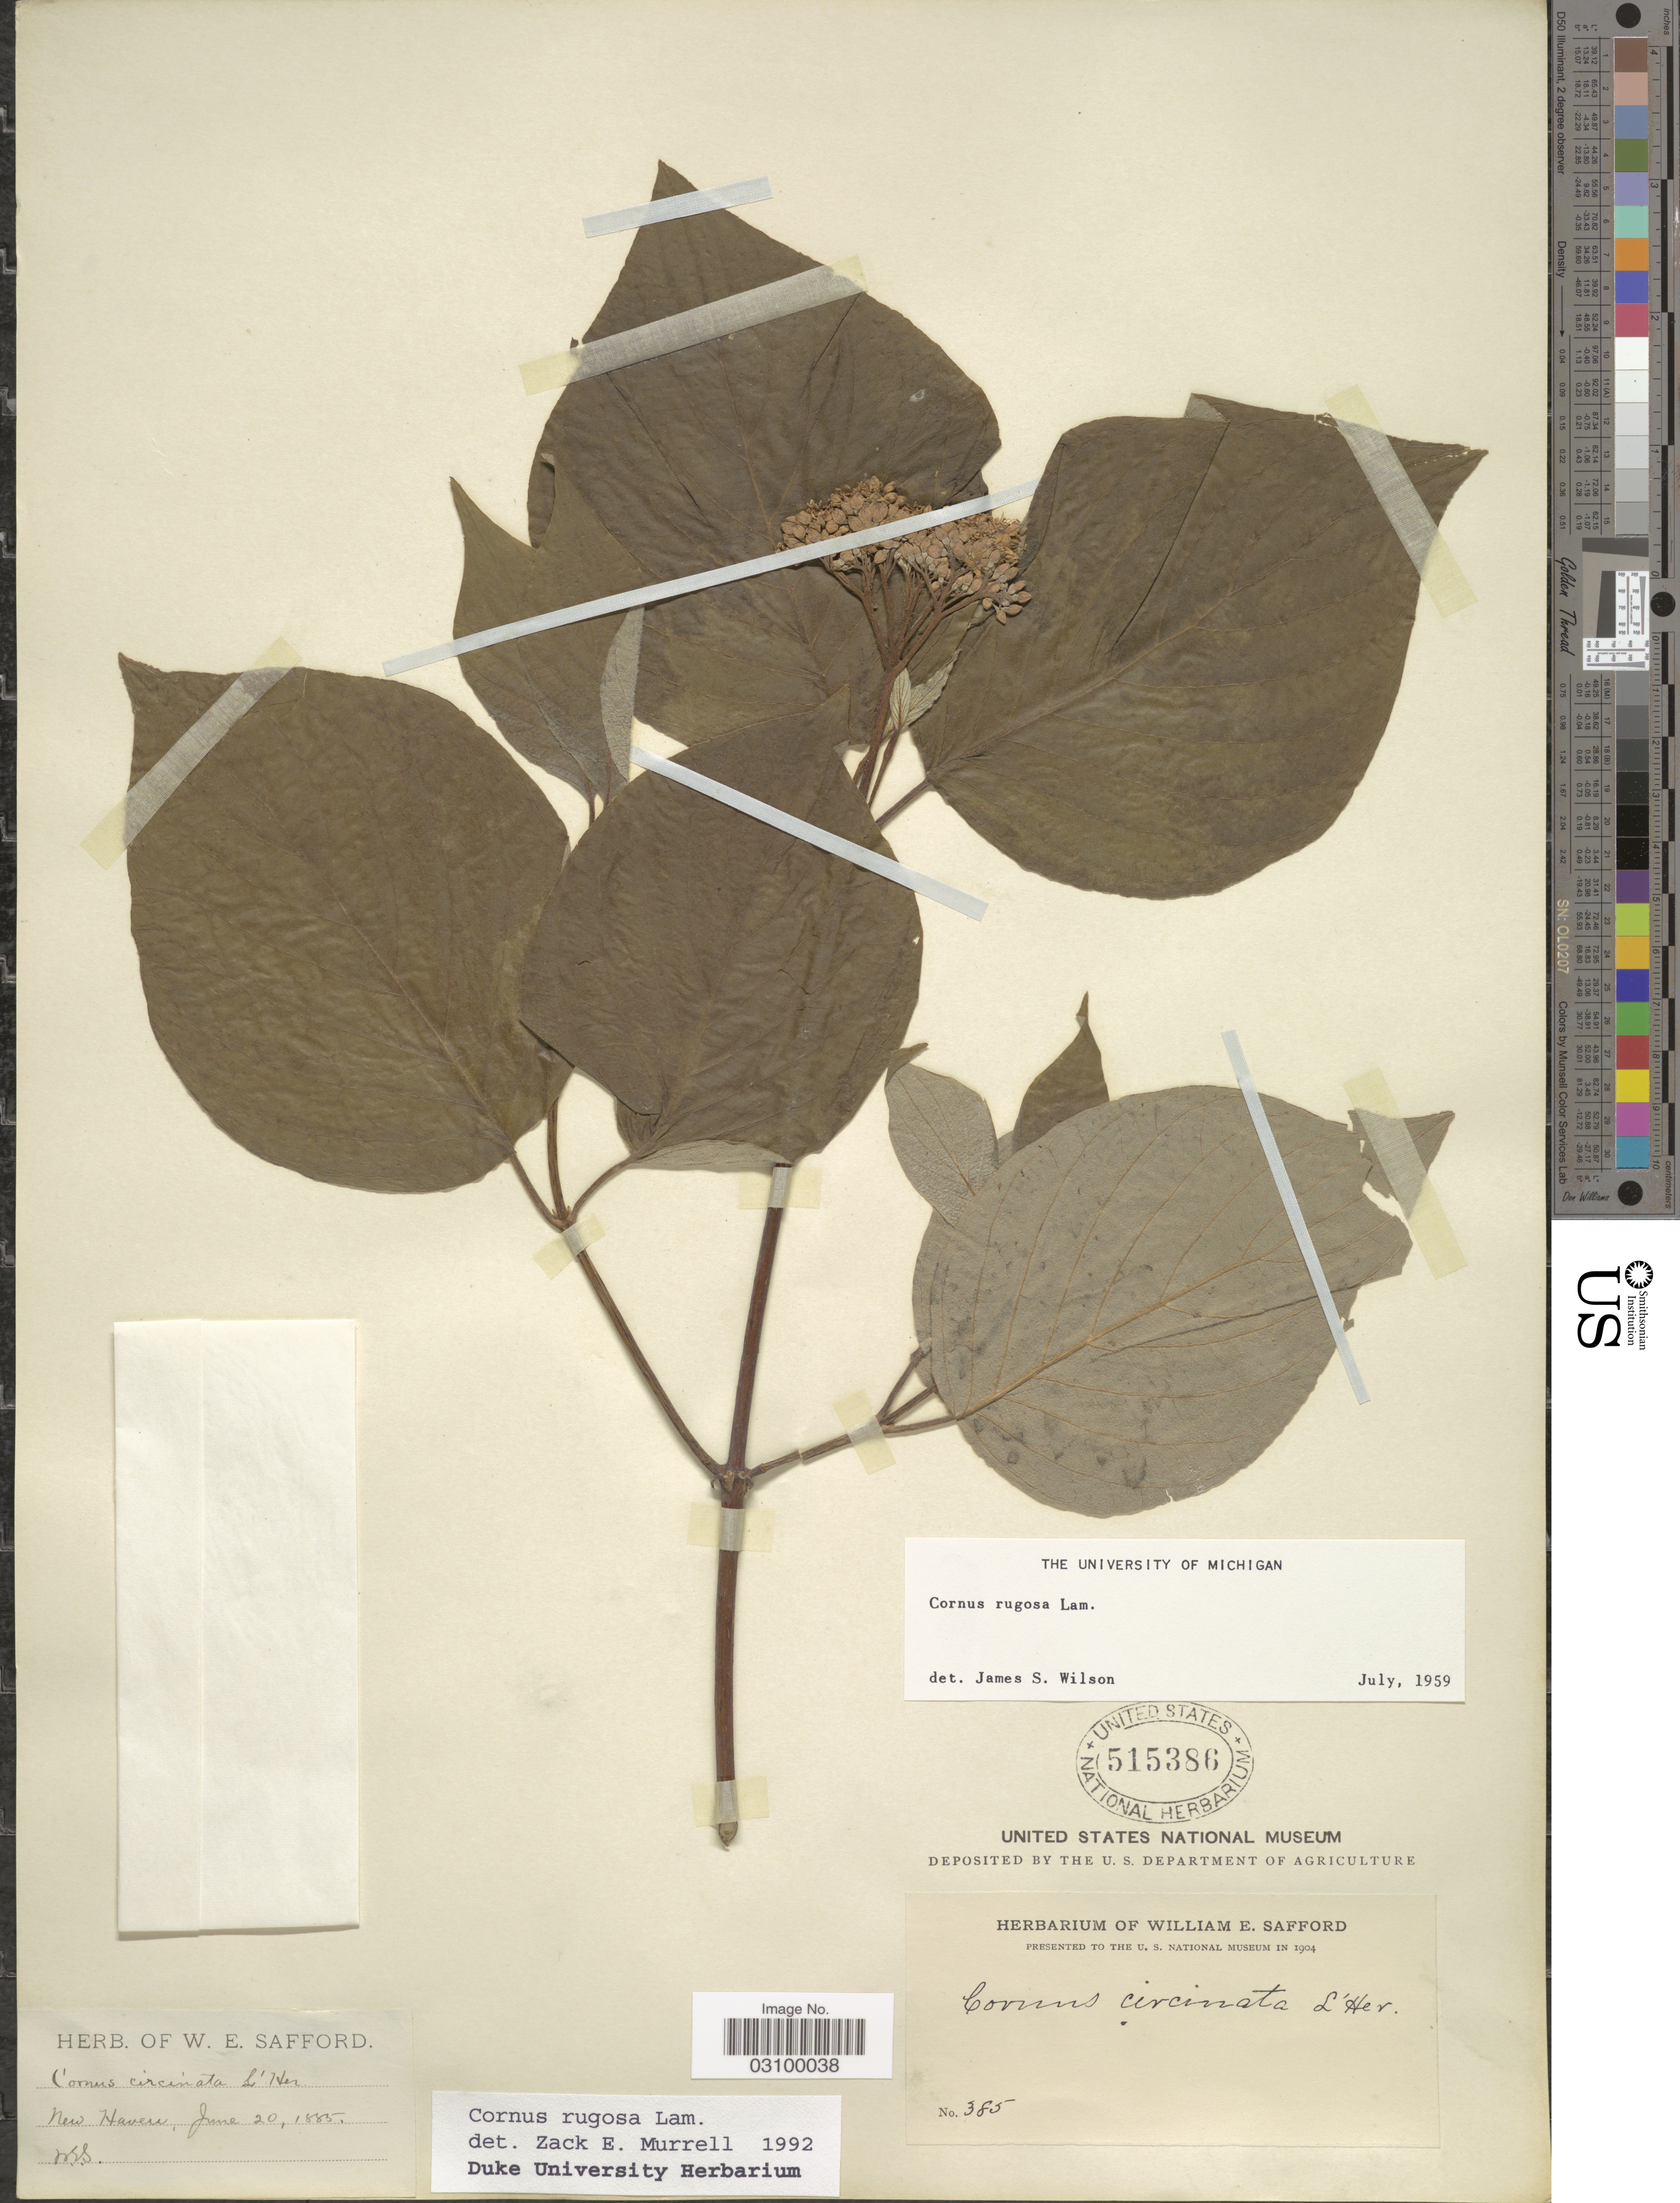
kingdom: Plantae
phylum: Tracheophyta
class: Magnoliopsida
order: Cornales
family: Cornaceae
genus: Cornus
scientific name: Cornus rugosa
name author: Lam.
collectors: ex herb. W. E. Safford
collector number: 385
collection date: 1885-06-20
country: United States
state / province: Connecticut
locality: New Haven.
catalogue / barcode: US 515386